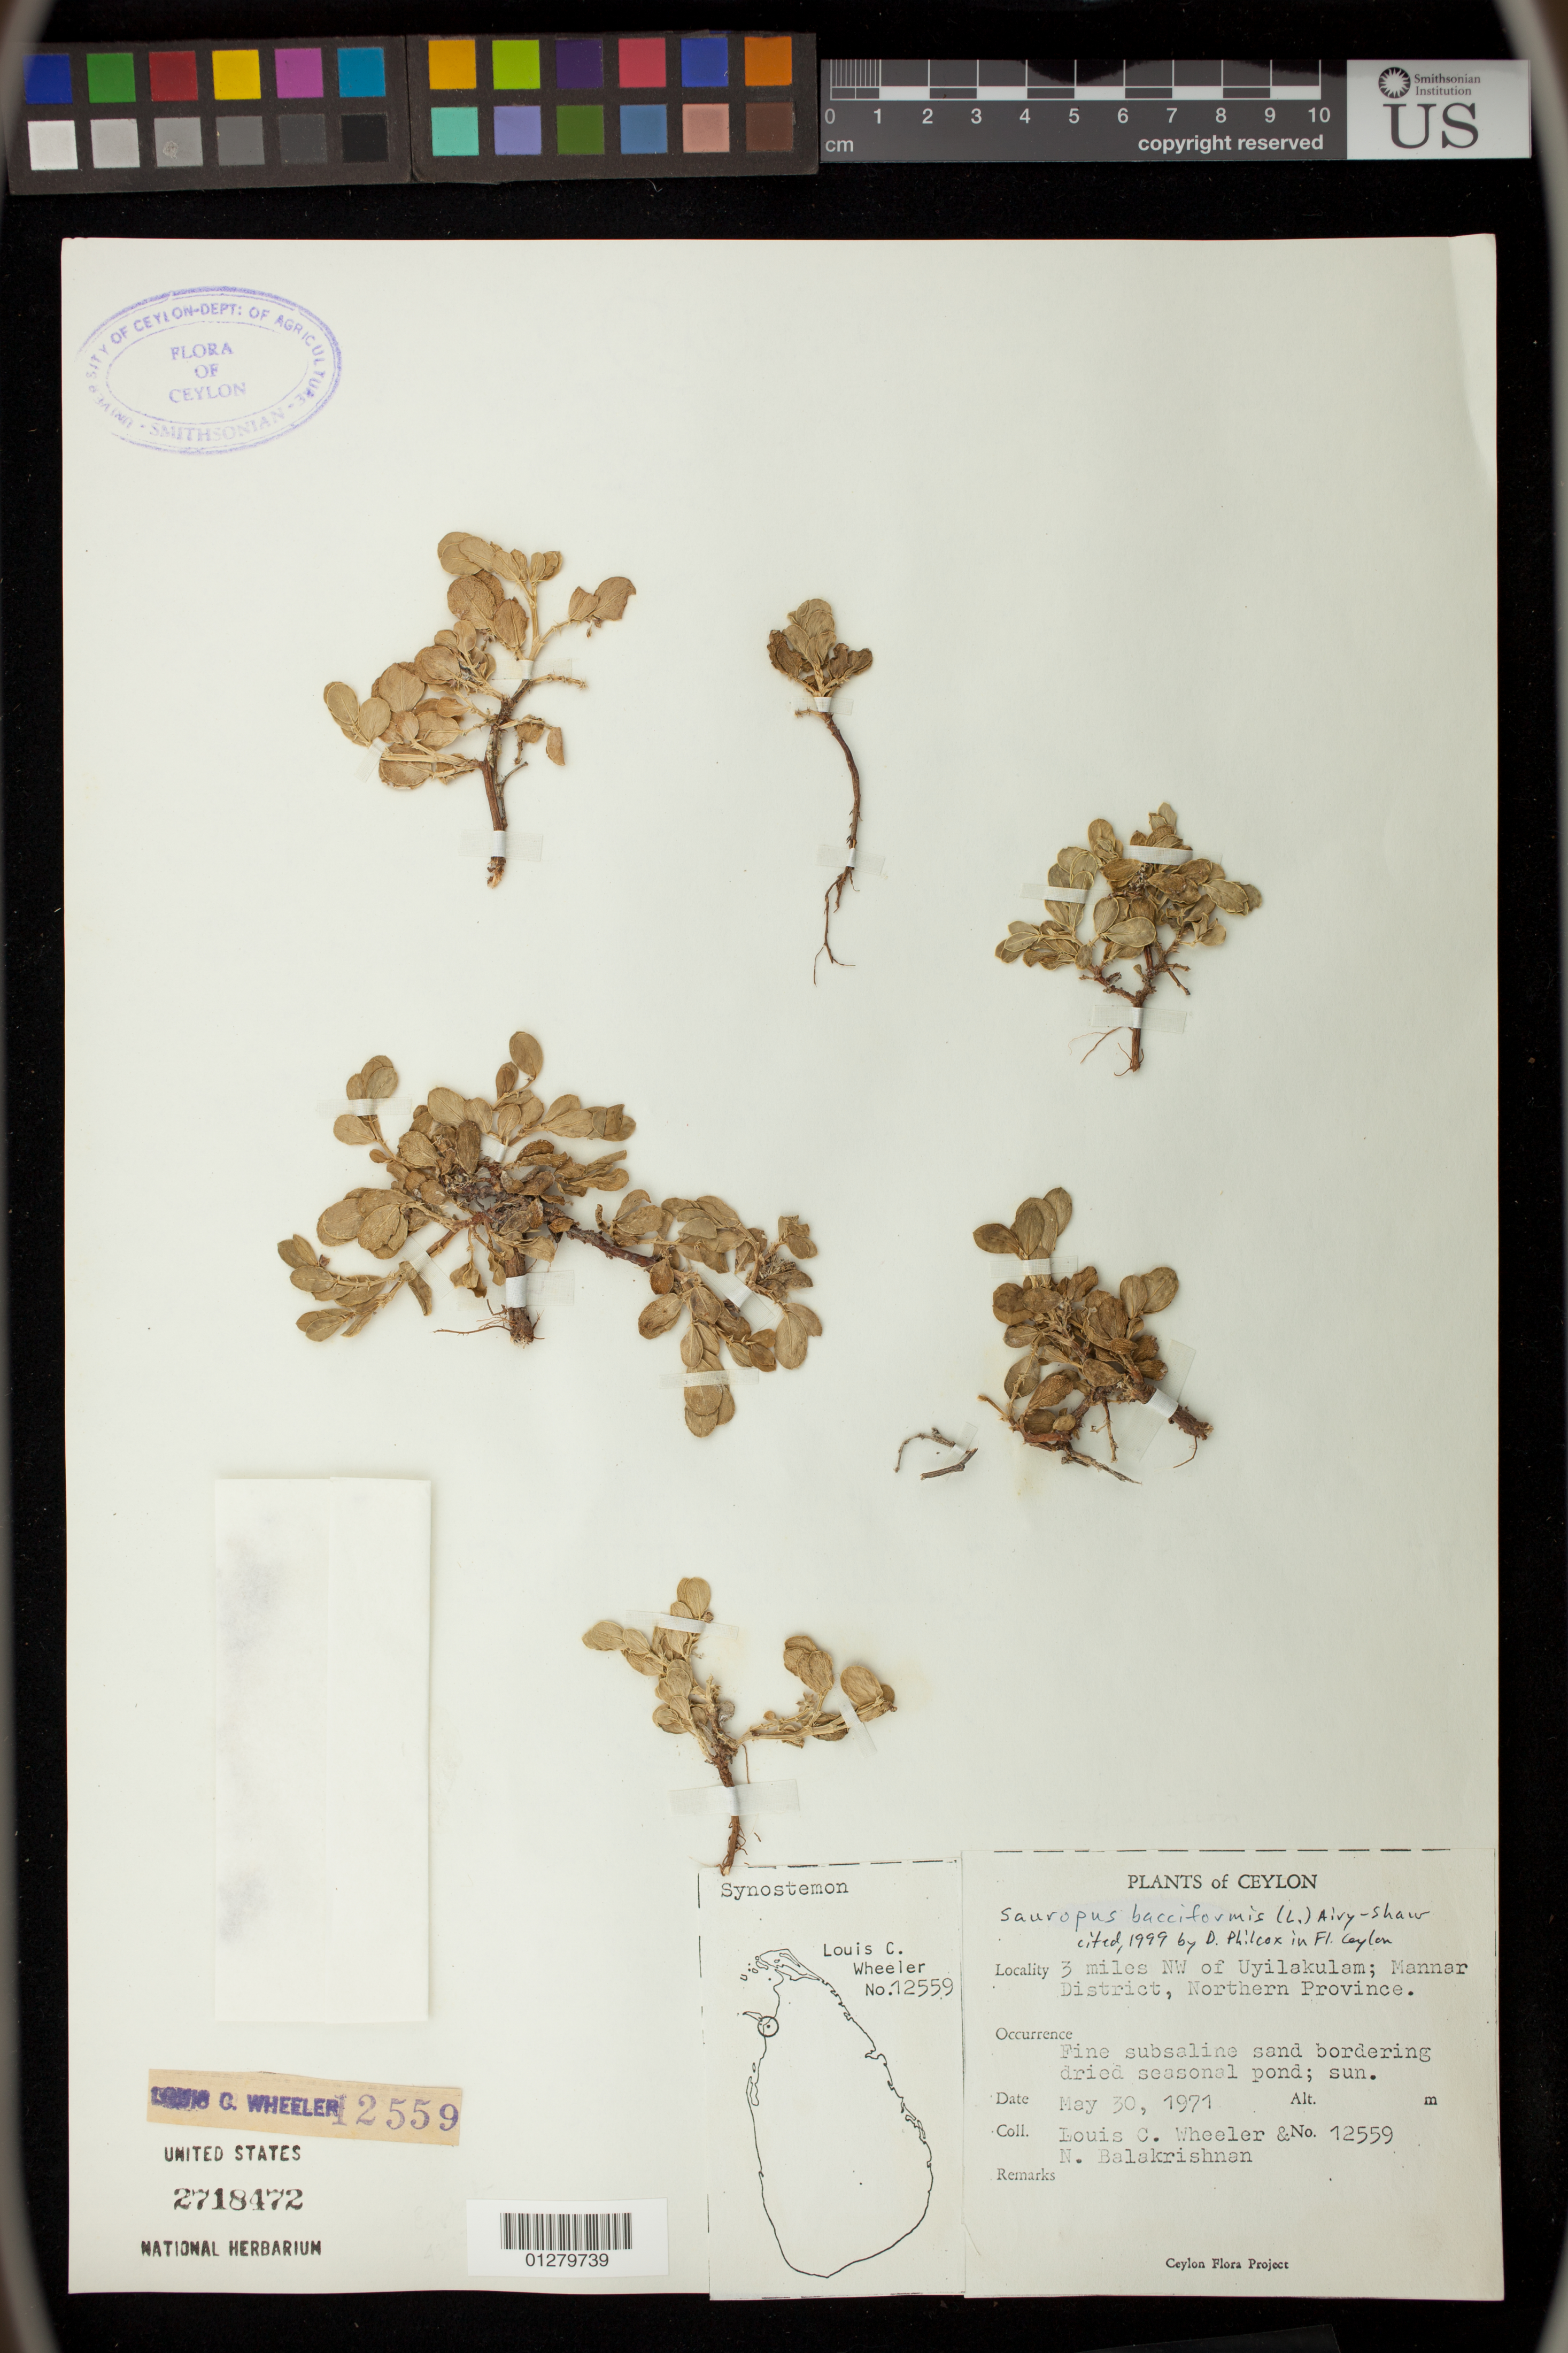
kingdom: Plantae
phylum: Tracheophyta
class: Magnoliopsida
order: Malpighiales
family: Phyllanthaceae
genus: Sauropus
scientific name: Sauropus bacciformis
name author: (L.) Airy Shaw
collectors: L. C. Wheeler & N. Balakrishnan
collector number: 12559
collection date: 1971-05-30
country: Sri Lanka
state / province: Northern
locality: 3 miles NW of Uyilakulam; Mannar District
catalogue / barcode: US 2718472